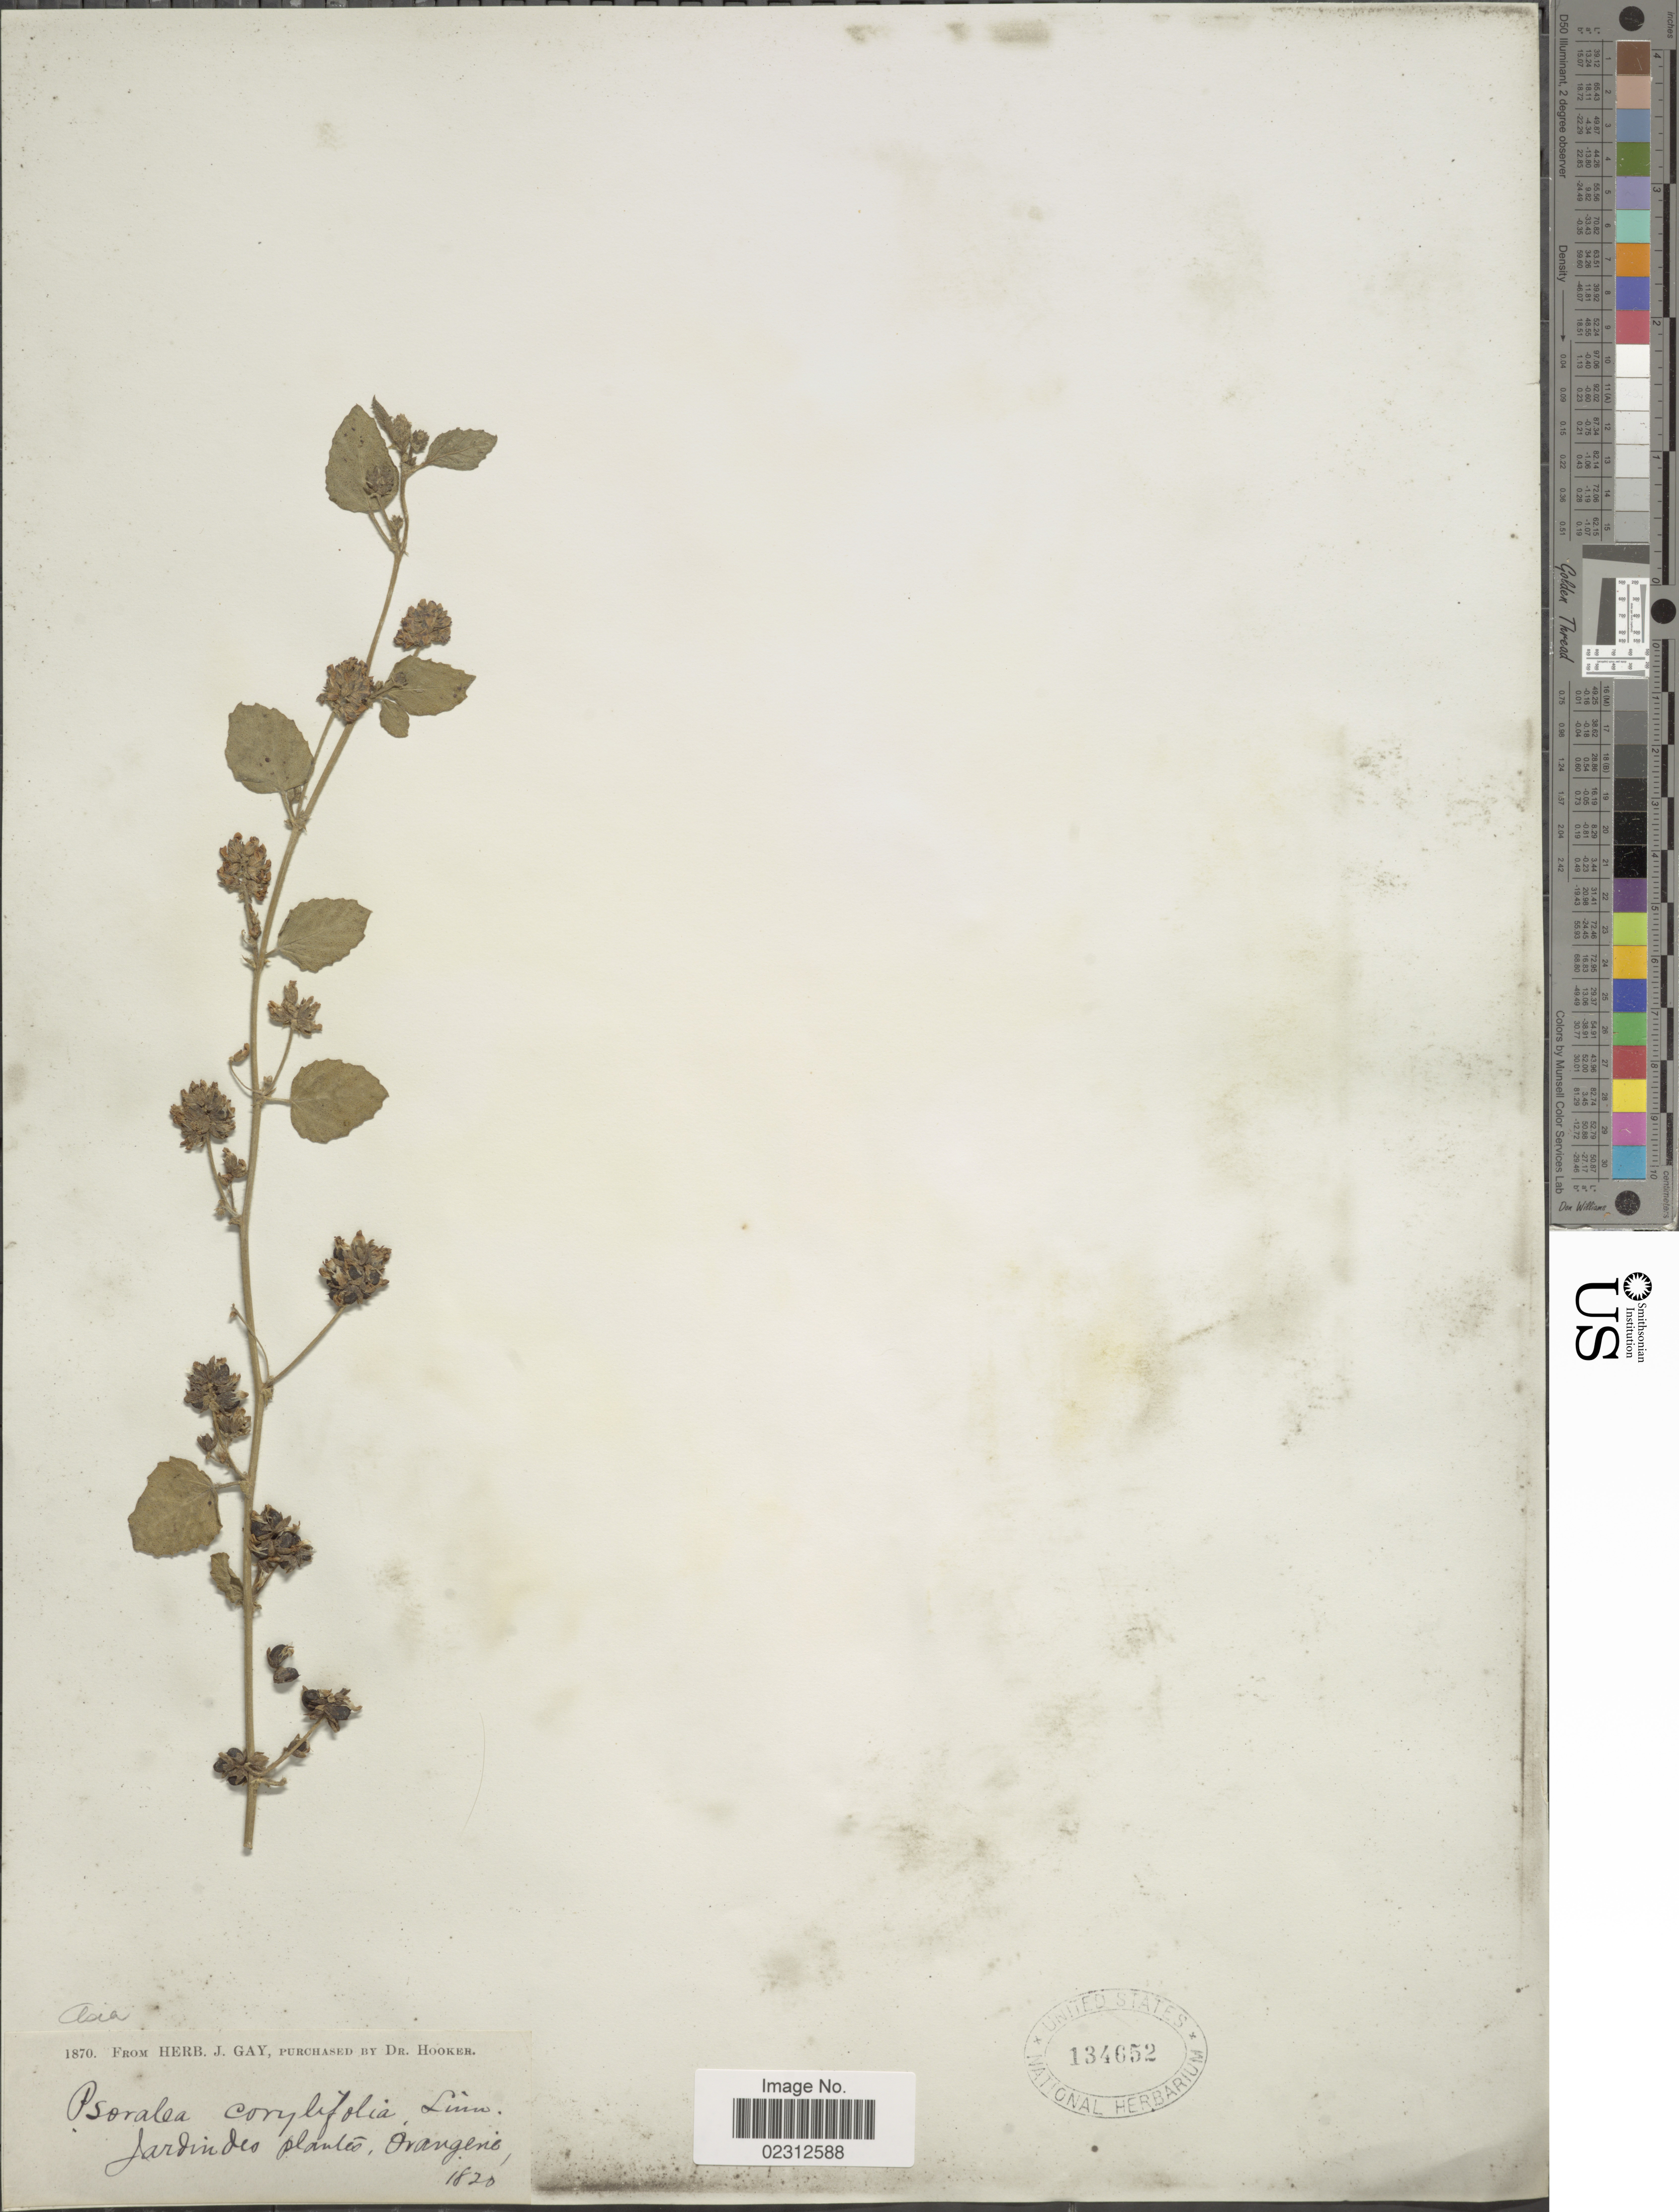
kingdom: Plantae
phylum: Tracheophyta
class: Magnoliopsida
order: Fabales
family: Fabaceae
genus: Cullen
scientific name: Cullen corylifolium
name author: Medik.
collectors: ex herb. J. Gay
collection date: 1820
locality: Jardindeo plantes, Orangene [interpreted]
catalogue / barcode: US 134652